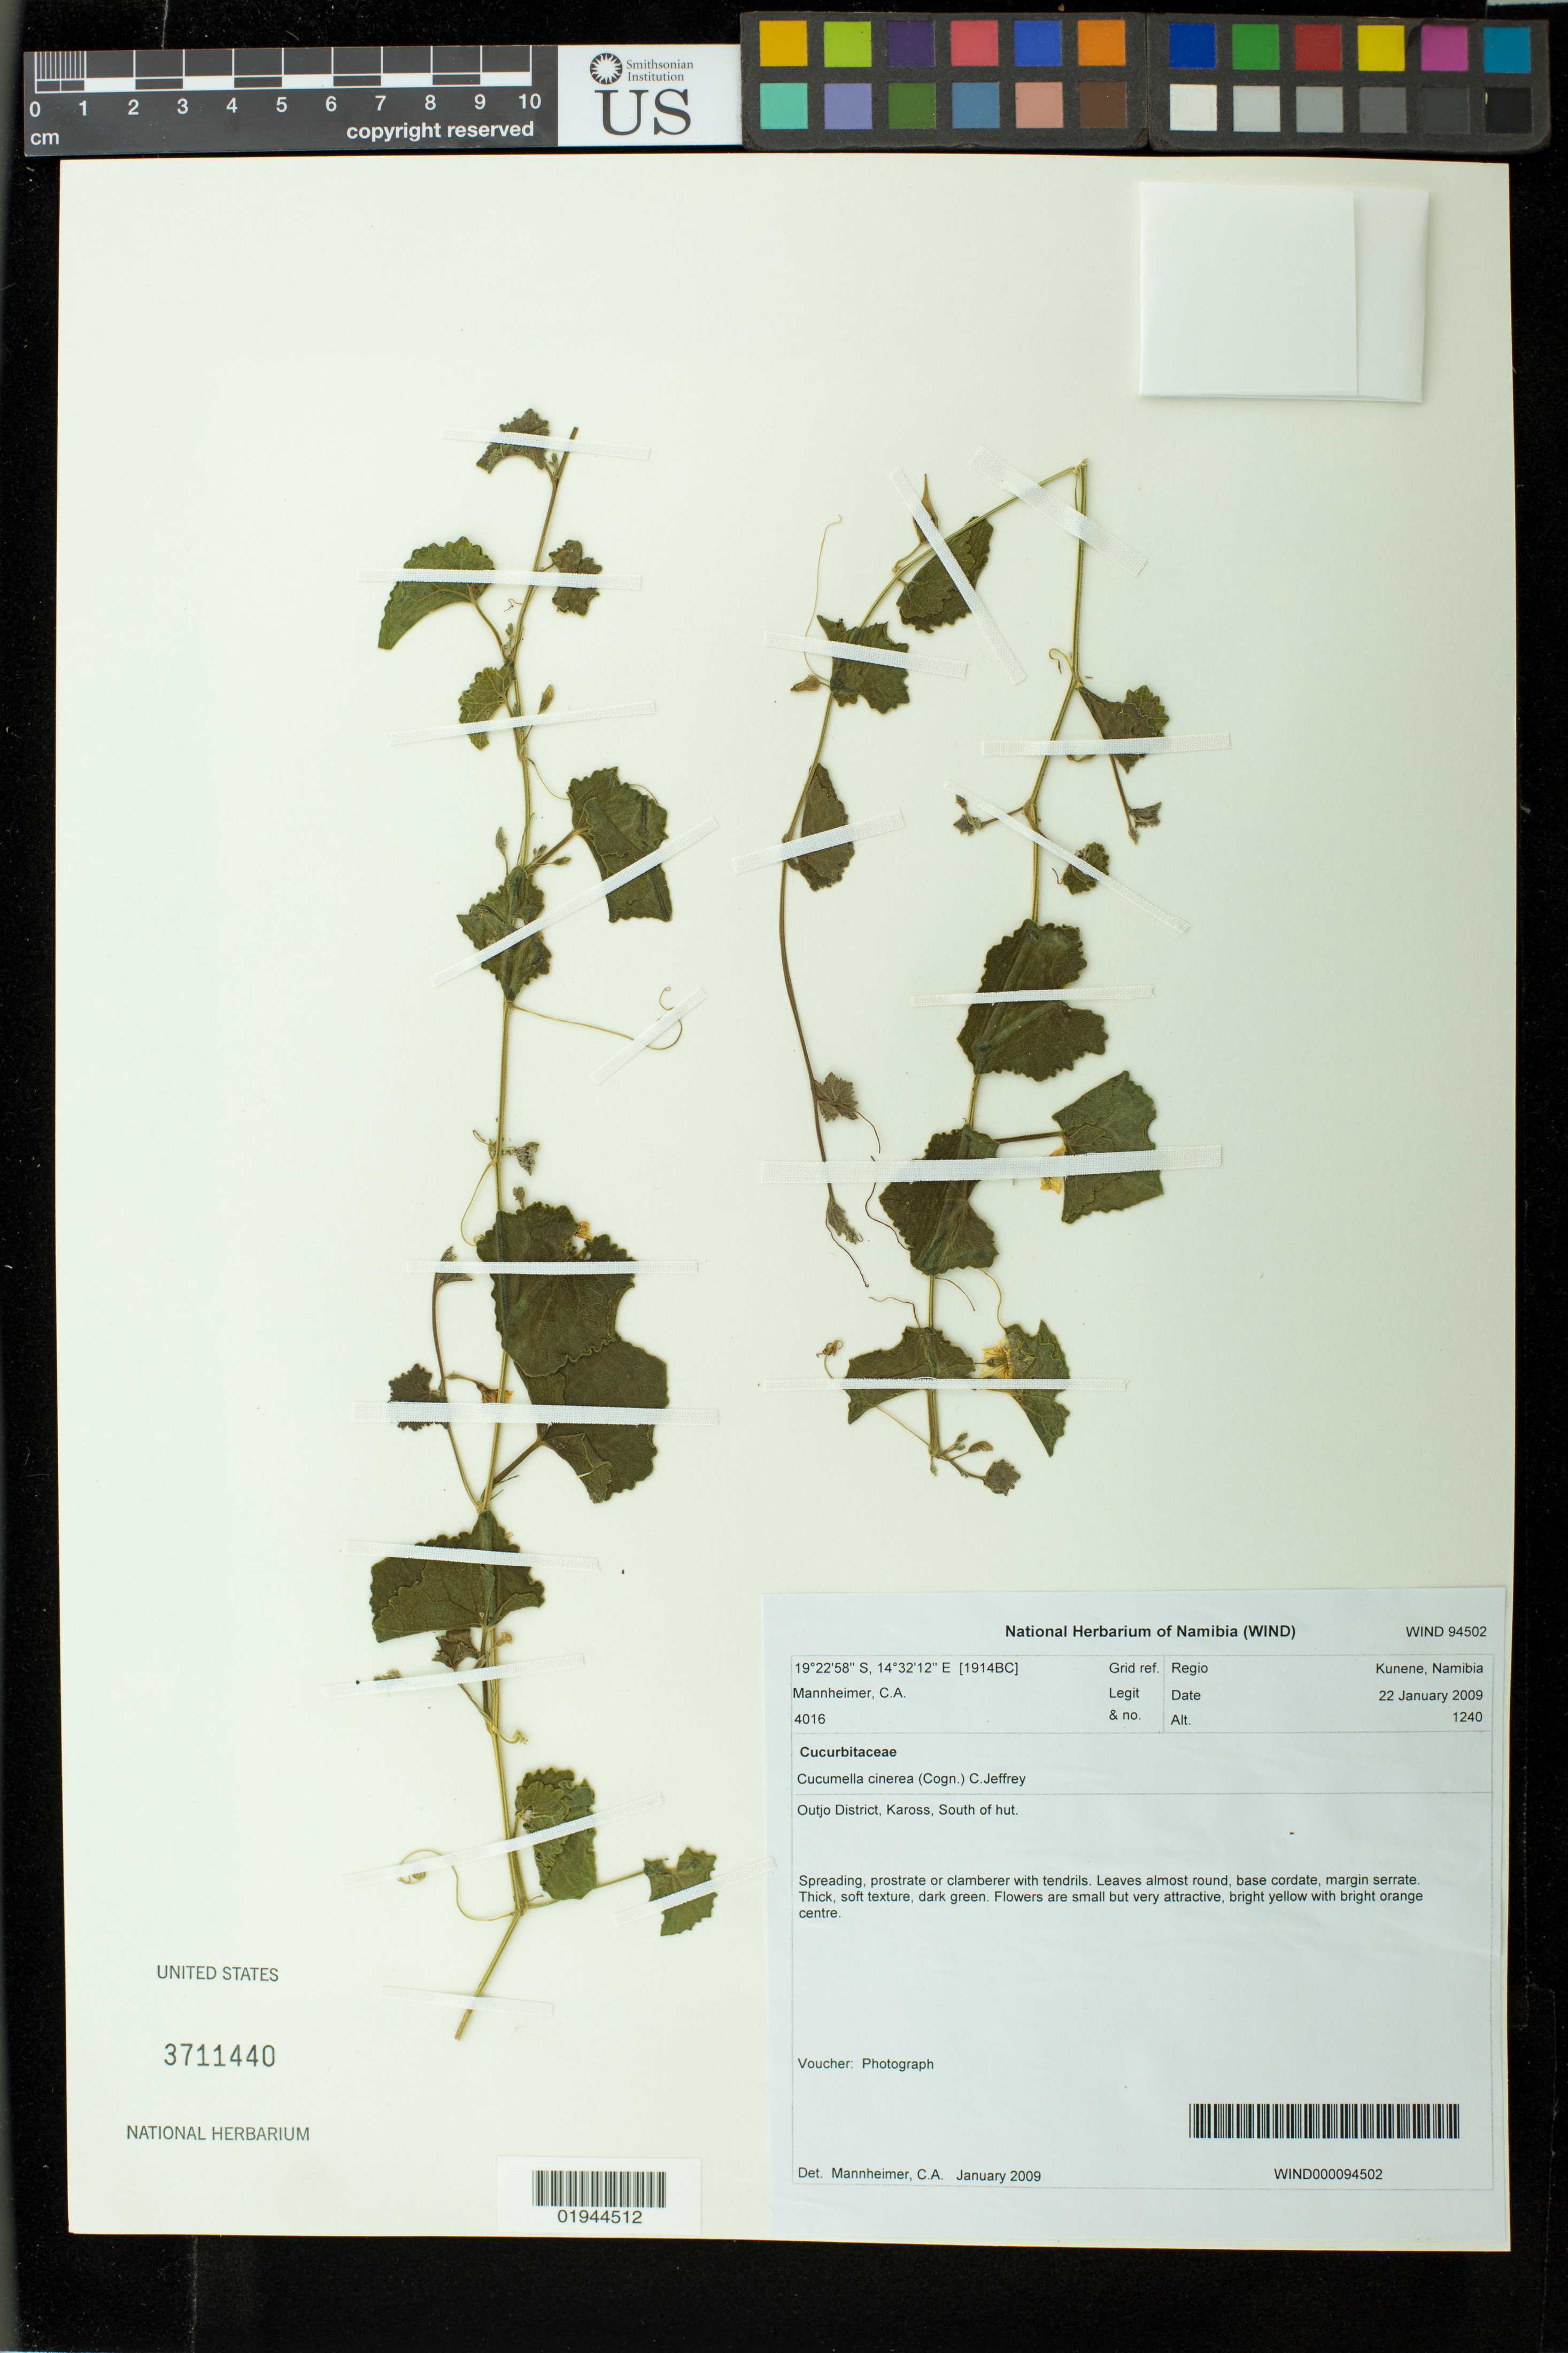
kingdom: Plantae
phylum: Tracheophyta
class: Magnoliopsida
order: Cucurbitales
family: Cucurbitaceae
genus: Cucumella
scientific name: Cucumella cinerea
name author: (Cogn.) C. Jeffrey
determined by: Mannheimer, C. A.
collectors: C. A. Mannheimer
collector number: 4016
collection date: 2009-01-22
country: Namibia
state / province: Kunene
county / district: Outjo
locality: Kaross, South of hut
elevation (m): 1240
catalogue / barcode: US 3711440